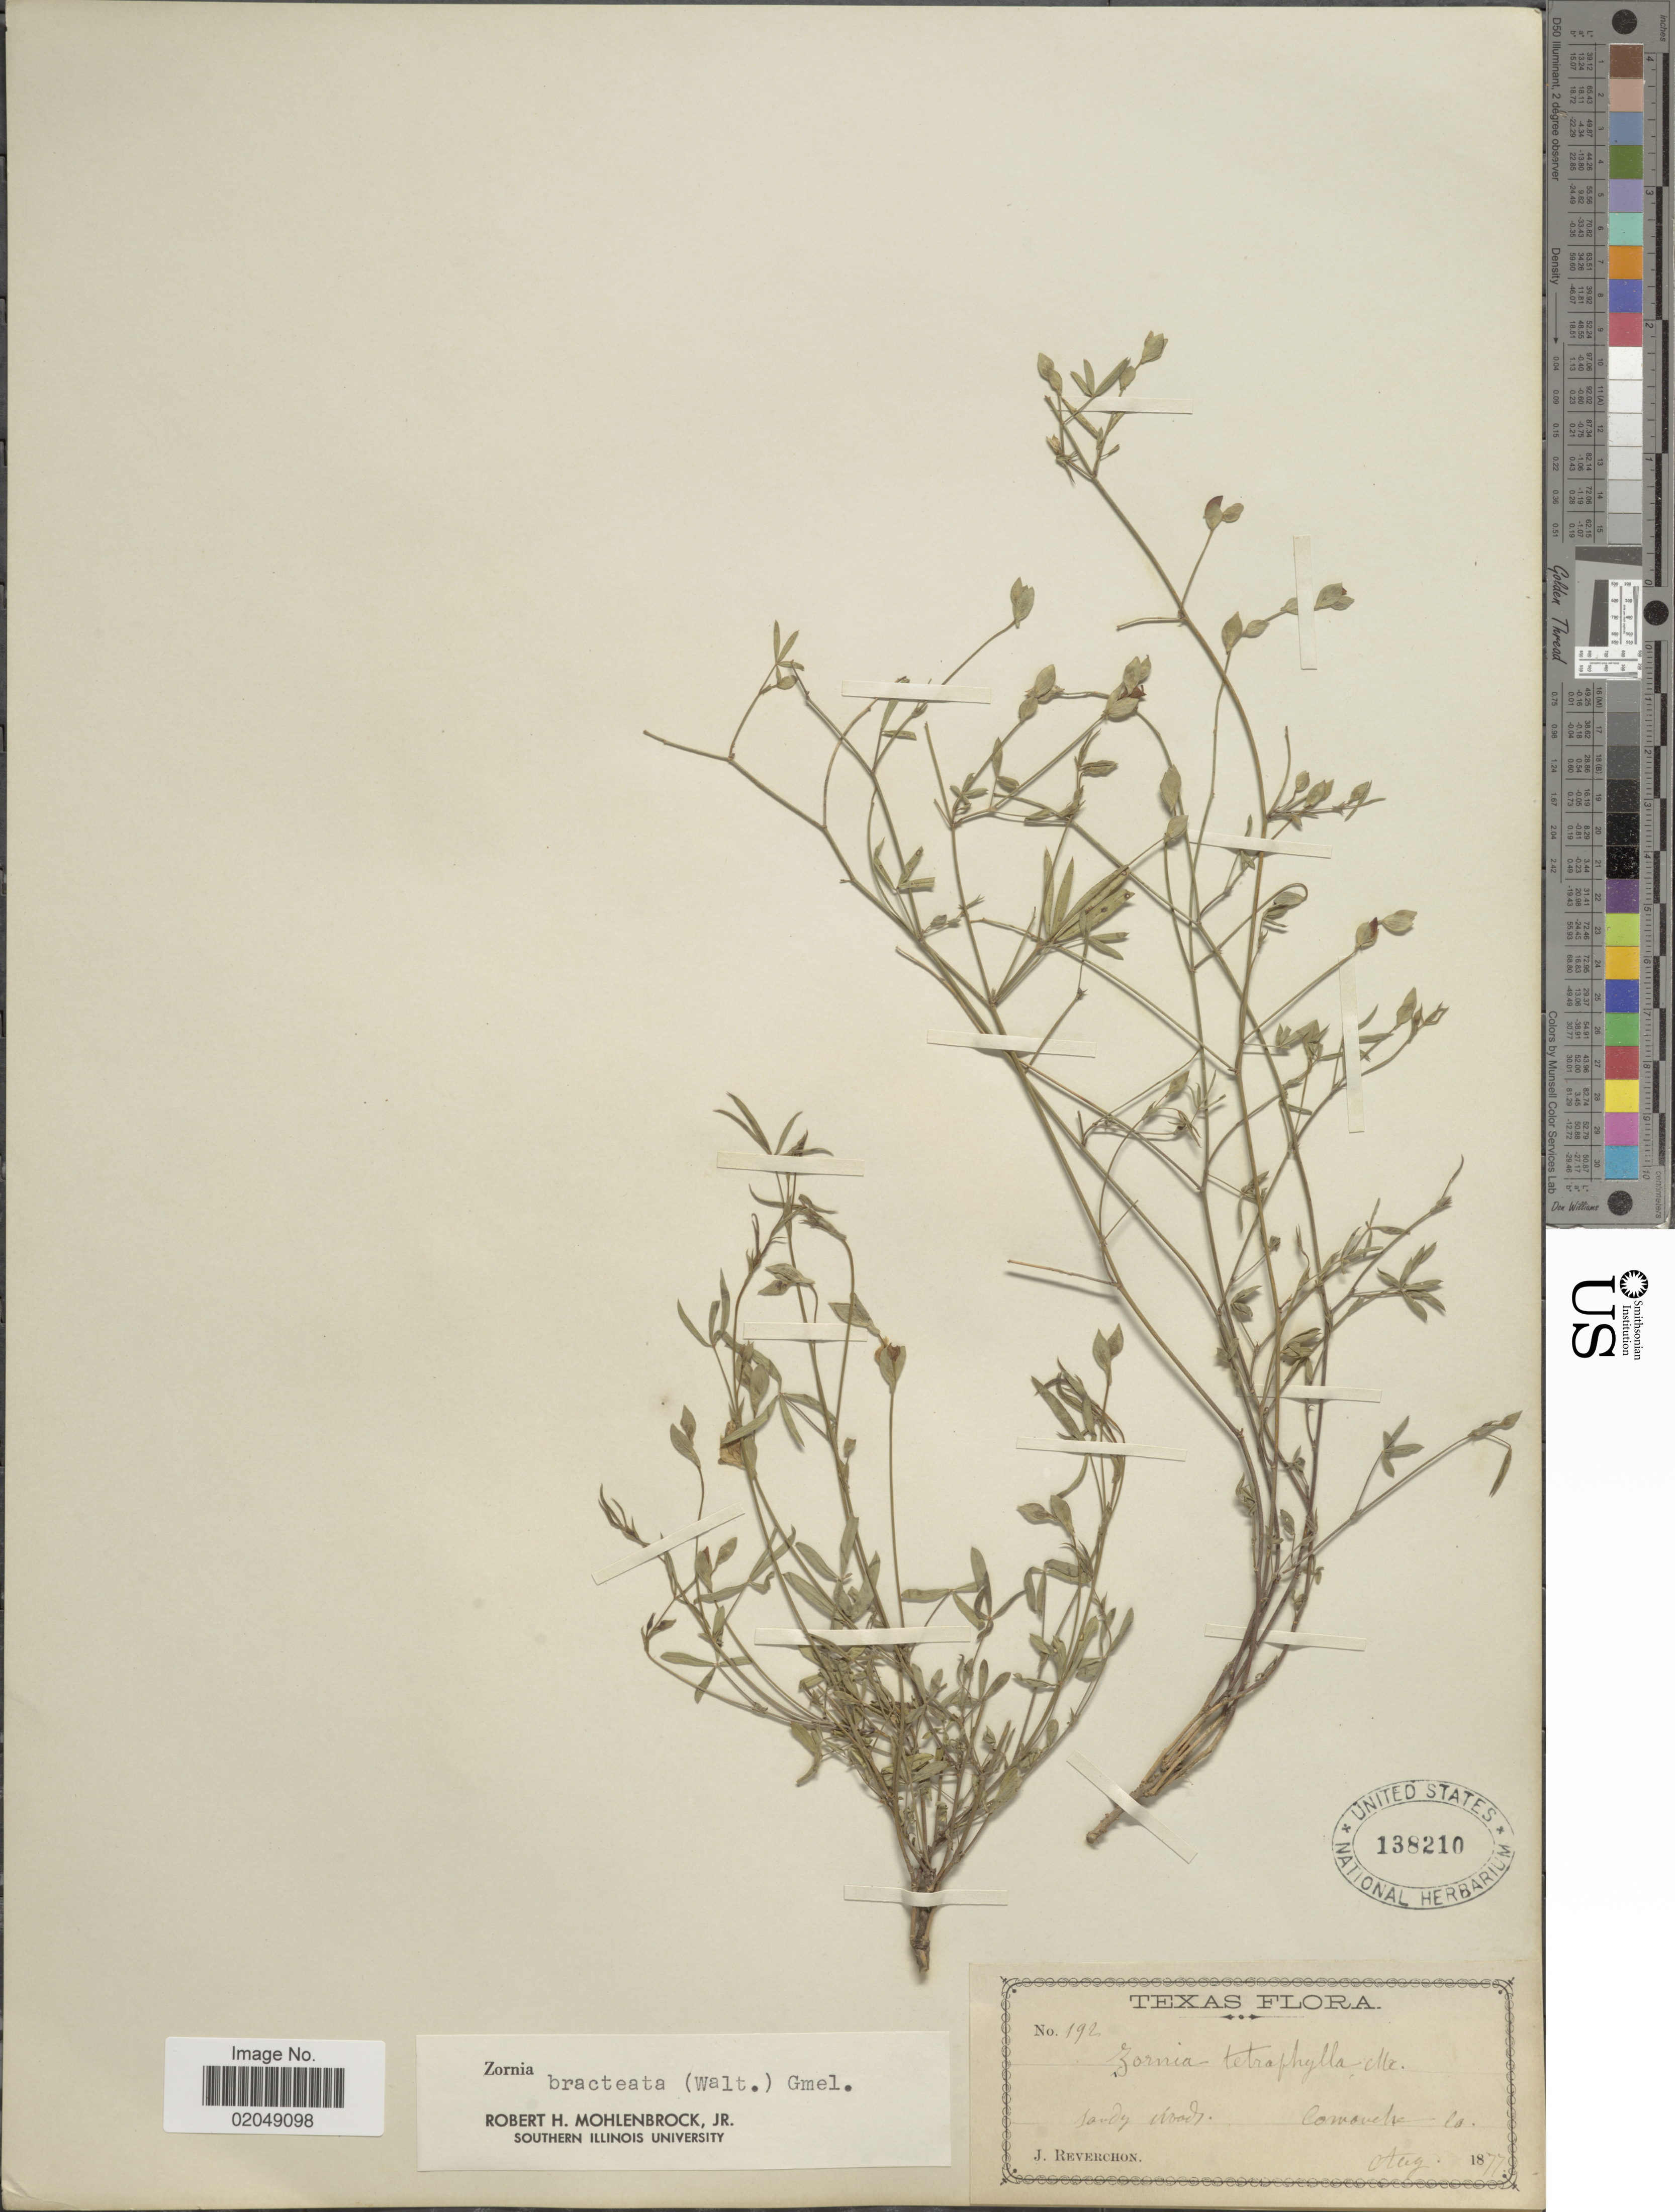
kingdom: Plantae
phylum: Tracheophyta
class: Magnoliopsida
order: Fabales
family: Fabaceae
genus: Zornia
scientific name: Zornia bracteata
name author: J.F. Gmel.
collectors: J. Reverchon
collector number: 192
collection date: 1877-08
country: United States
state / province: Texas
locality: Comanche Co.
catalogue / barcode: US 138210